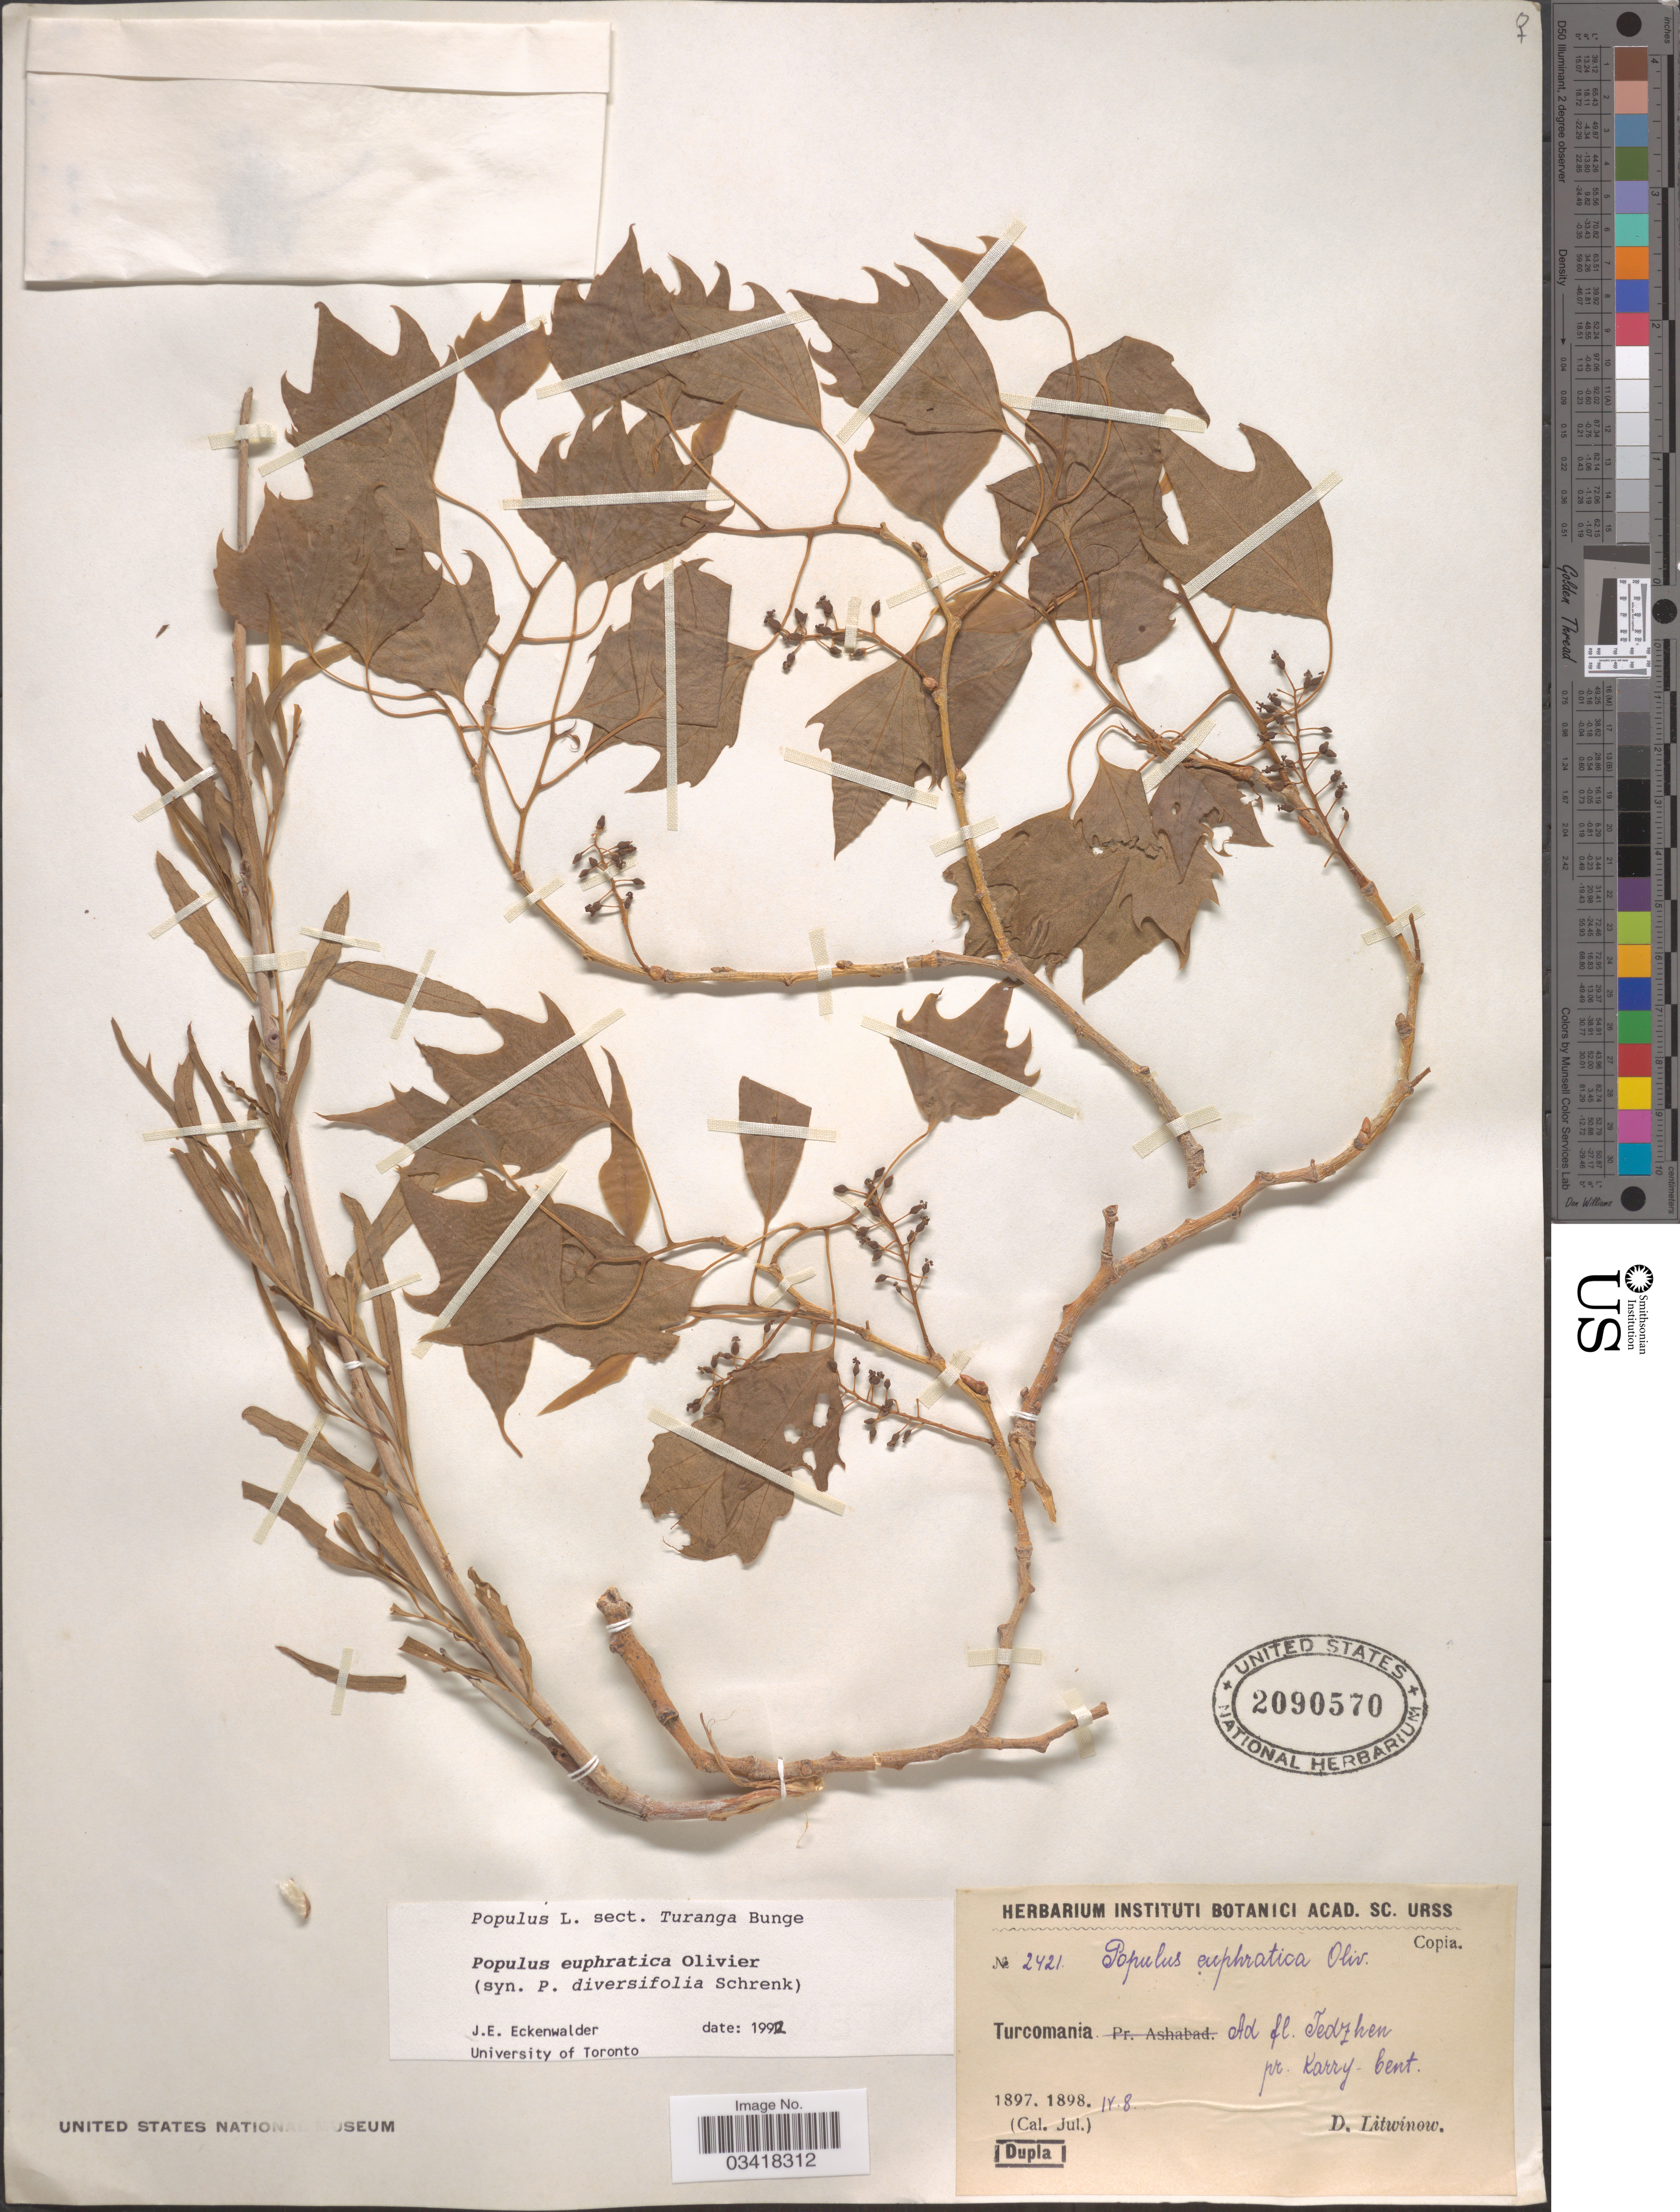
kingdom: Plantae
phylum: Tracheophyta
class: Magnoliopsida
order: Malpighiales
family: Salicaceae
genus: Populus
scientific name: Populus euphratica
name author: Oliv.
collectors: D. Litwinow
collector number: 2421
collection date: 1897-04-08/1898-04-08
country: Turkmenistan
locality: Turcomania. Ad fl. Tedzhen. pr. Karry - Cent.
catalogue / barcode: US 2090570